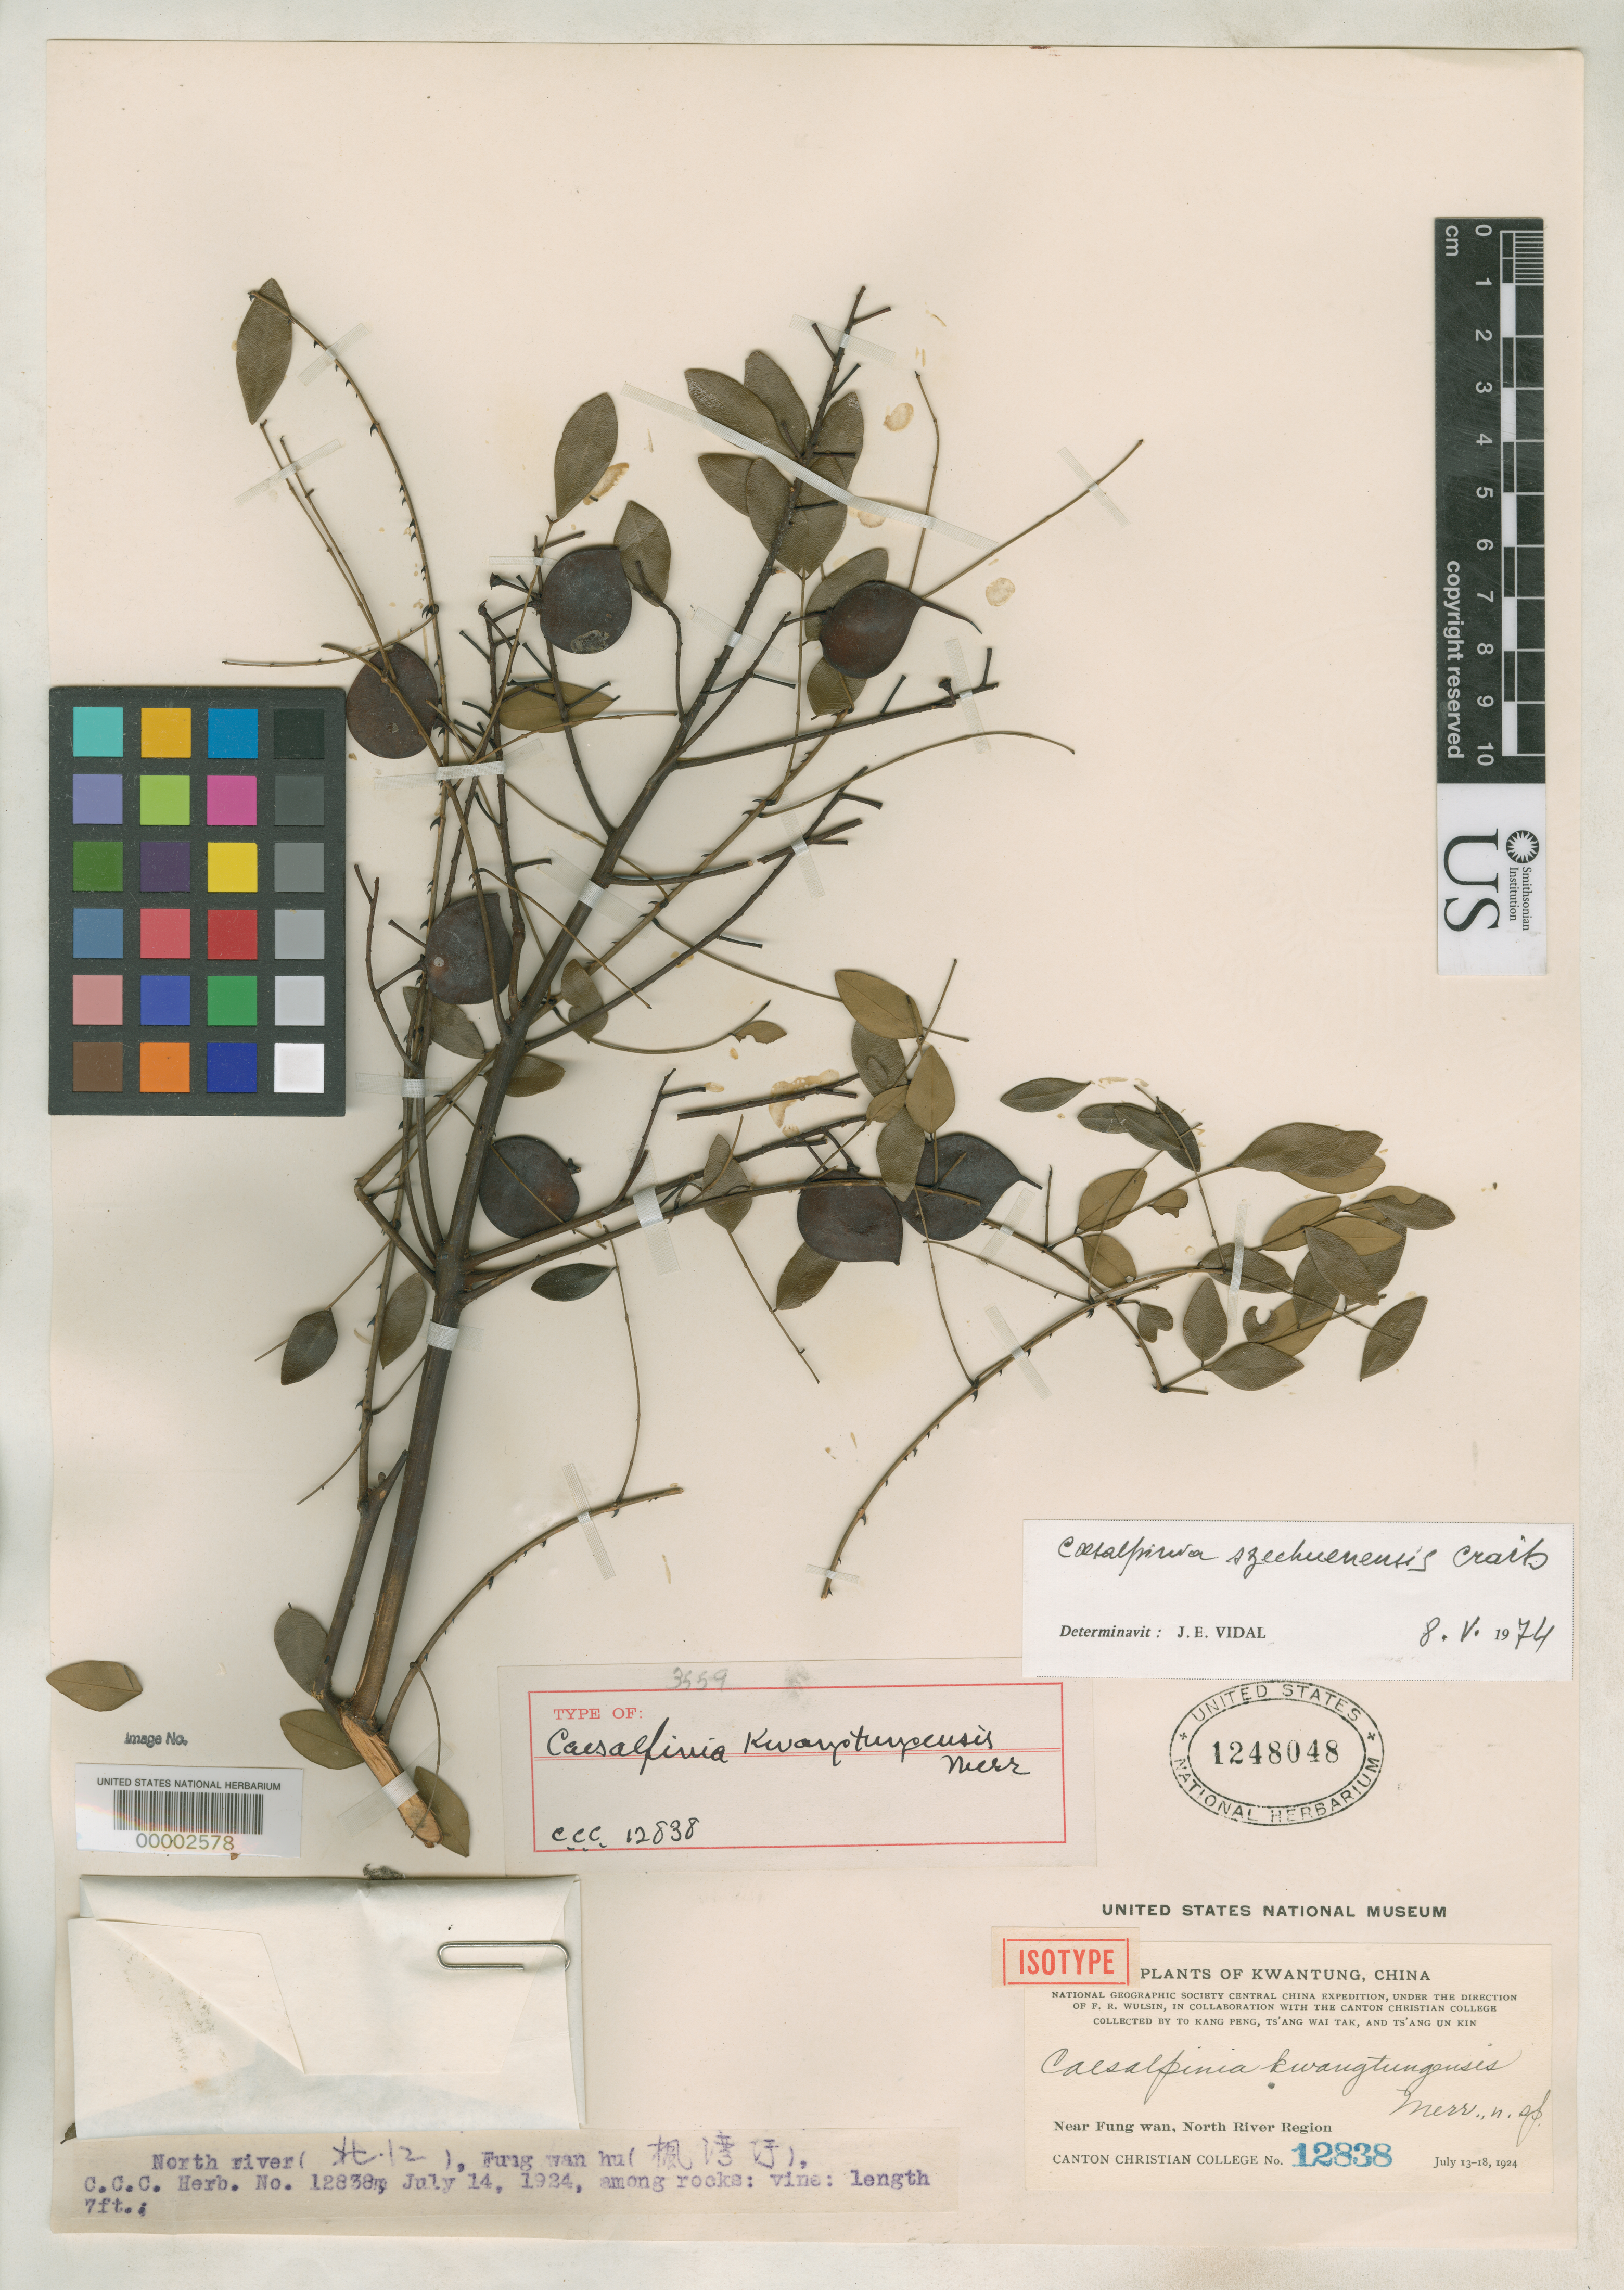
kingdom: Plantae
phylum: Tracheophyta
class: Magnoliopsida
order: Fabales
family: Fabaceae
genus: Caesalpinia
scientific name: Caesalpinia kwangtungensis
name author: Merr.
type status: Holotype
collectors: Kang Peng To, W. T. Tsang & U. K. Tsang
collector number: C.C.C. 12838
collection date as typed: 14 Jul 1924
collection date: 1924-07-14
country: China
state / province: Guangdong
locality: Near Fung Wan Hu, North River region.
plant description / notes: "ISOTYPE" label attached, but this is surely the holotype. Introduction (p. 3) indicates holotypes at US: "The study set of these collections is deposited in the Herbarium of the University of California, but the actual types of those species based on the Wulsin Expedition collections are in the United States National Herbarium."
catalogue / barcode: US 1248048